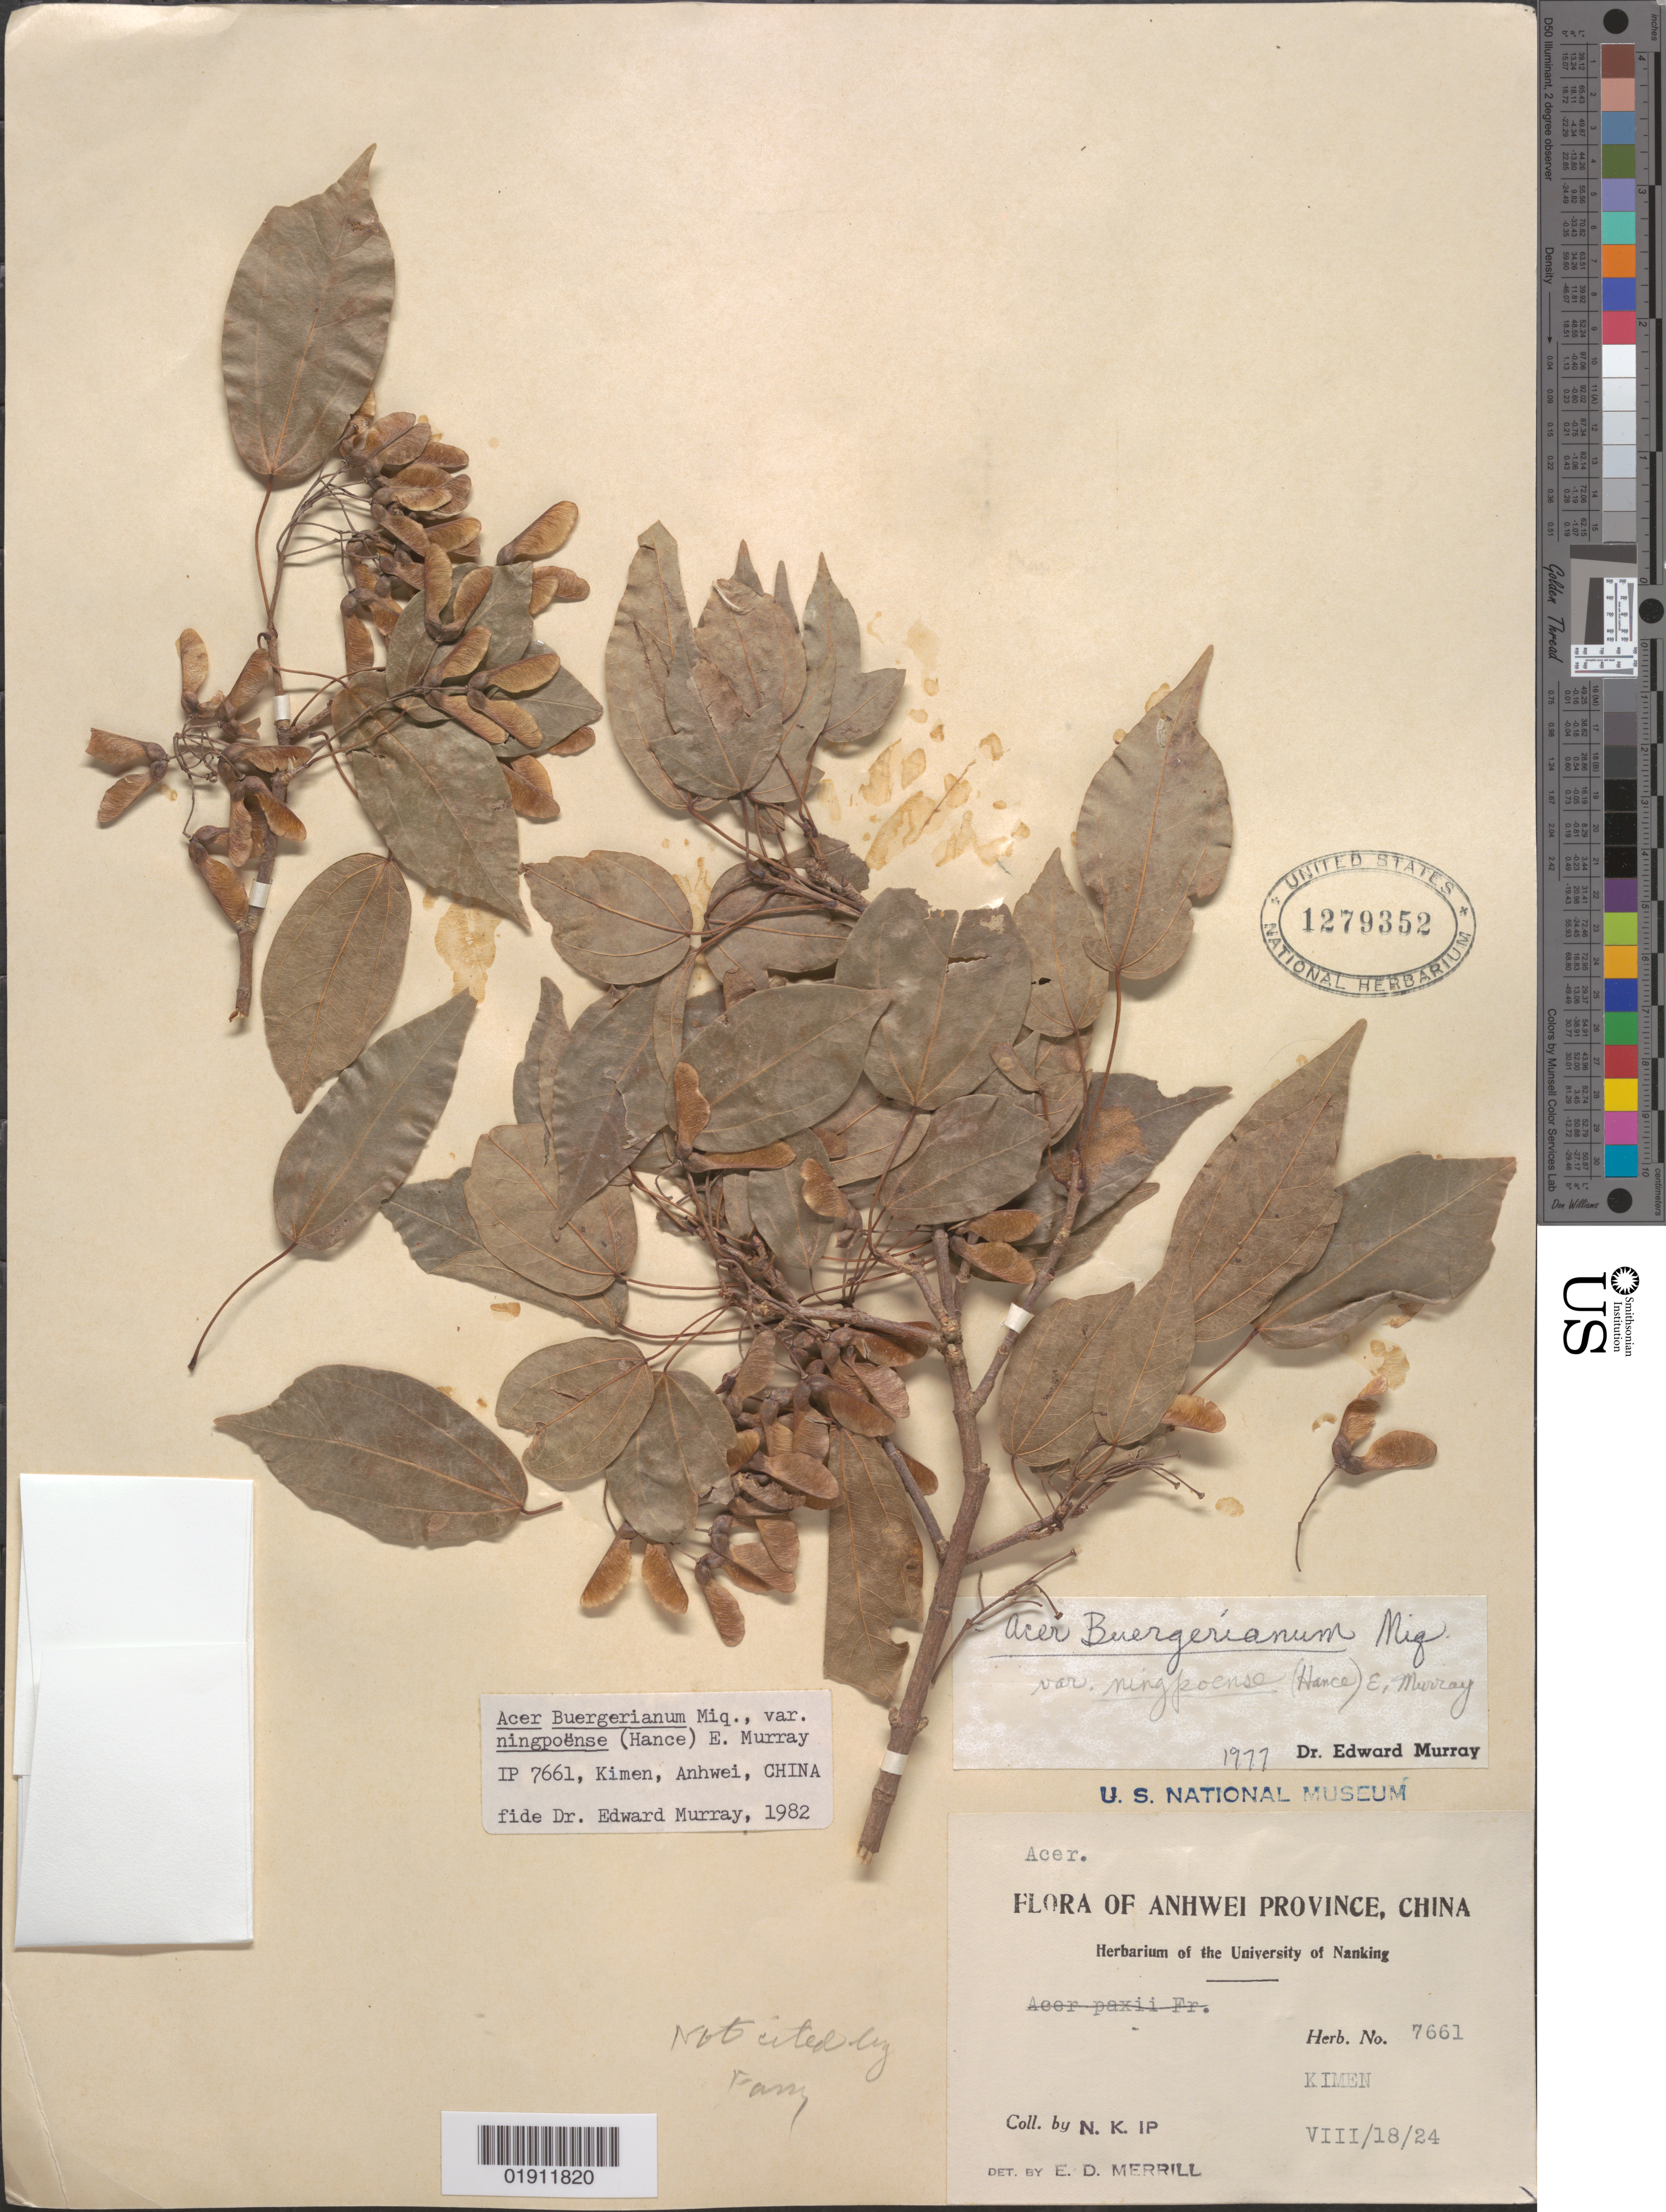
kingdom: Plantae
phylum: Tracheophyta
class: Magnoliopsida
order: Sapindales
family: Sapindaceae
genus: Acer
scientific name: Acer buergerianum subsp. ningpoense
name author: (Hance) A.E. Murray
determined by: Murray, Edward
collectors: N. Ip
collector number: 7661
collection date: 1924-08-18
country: China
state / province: Anhui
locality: Anhwei [Anhui] Province, Kimen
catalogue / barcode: US 1279352